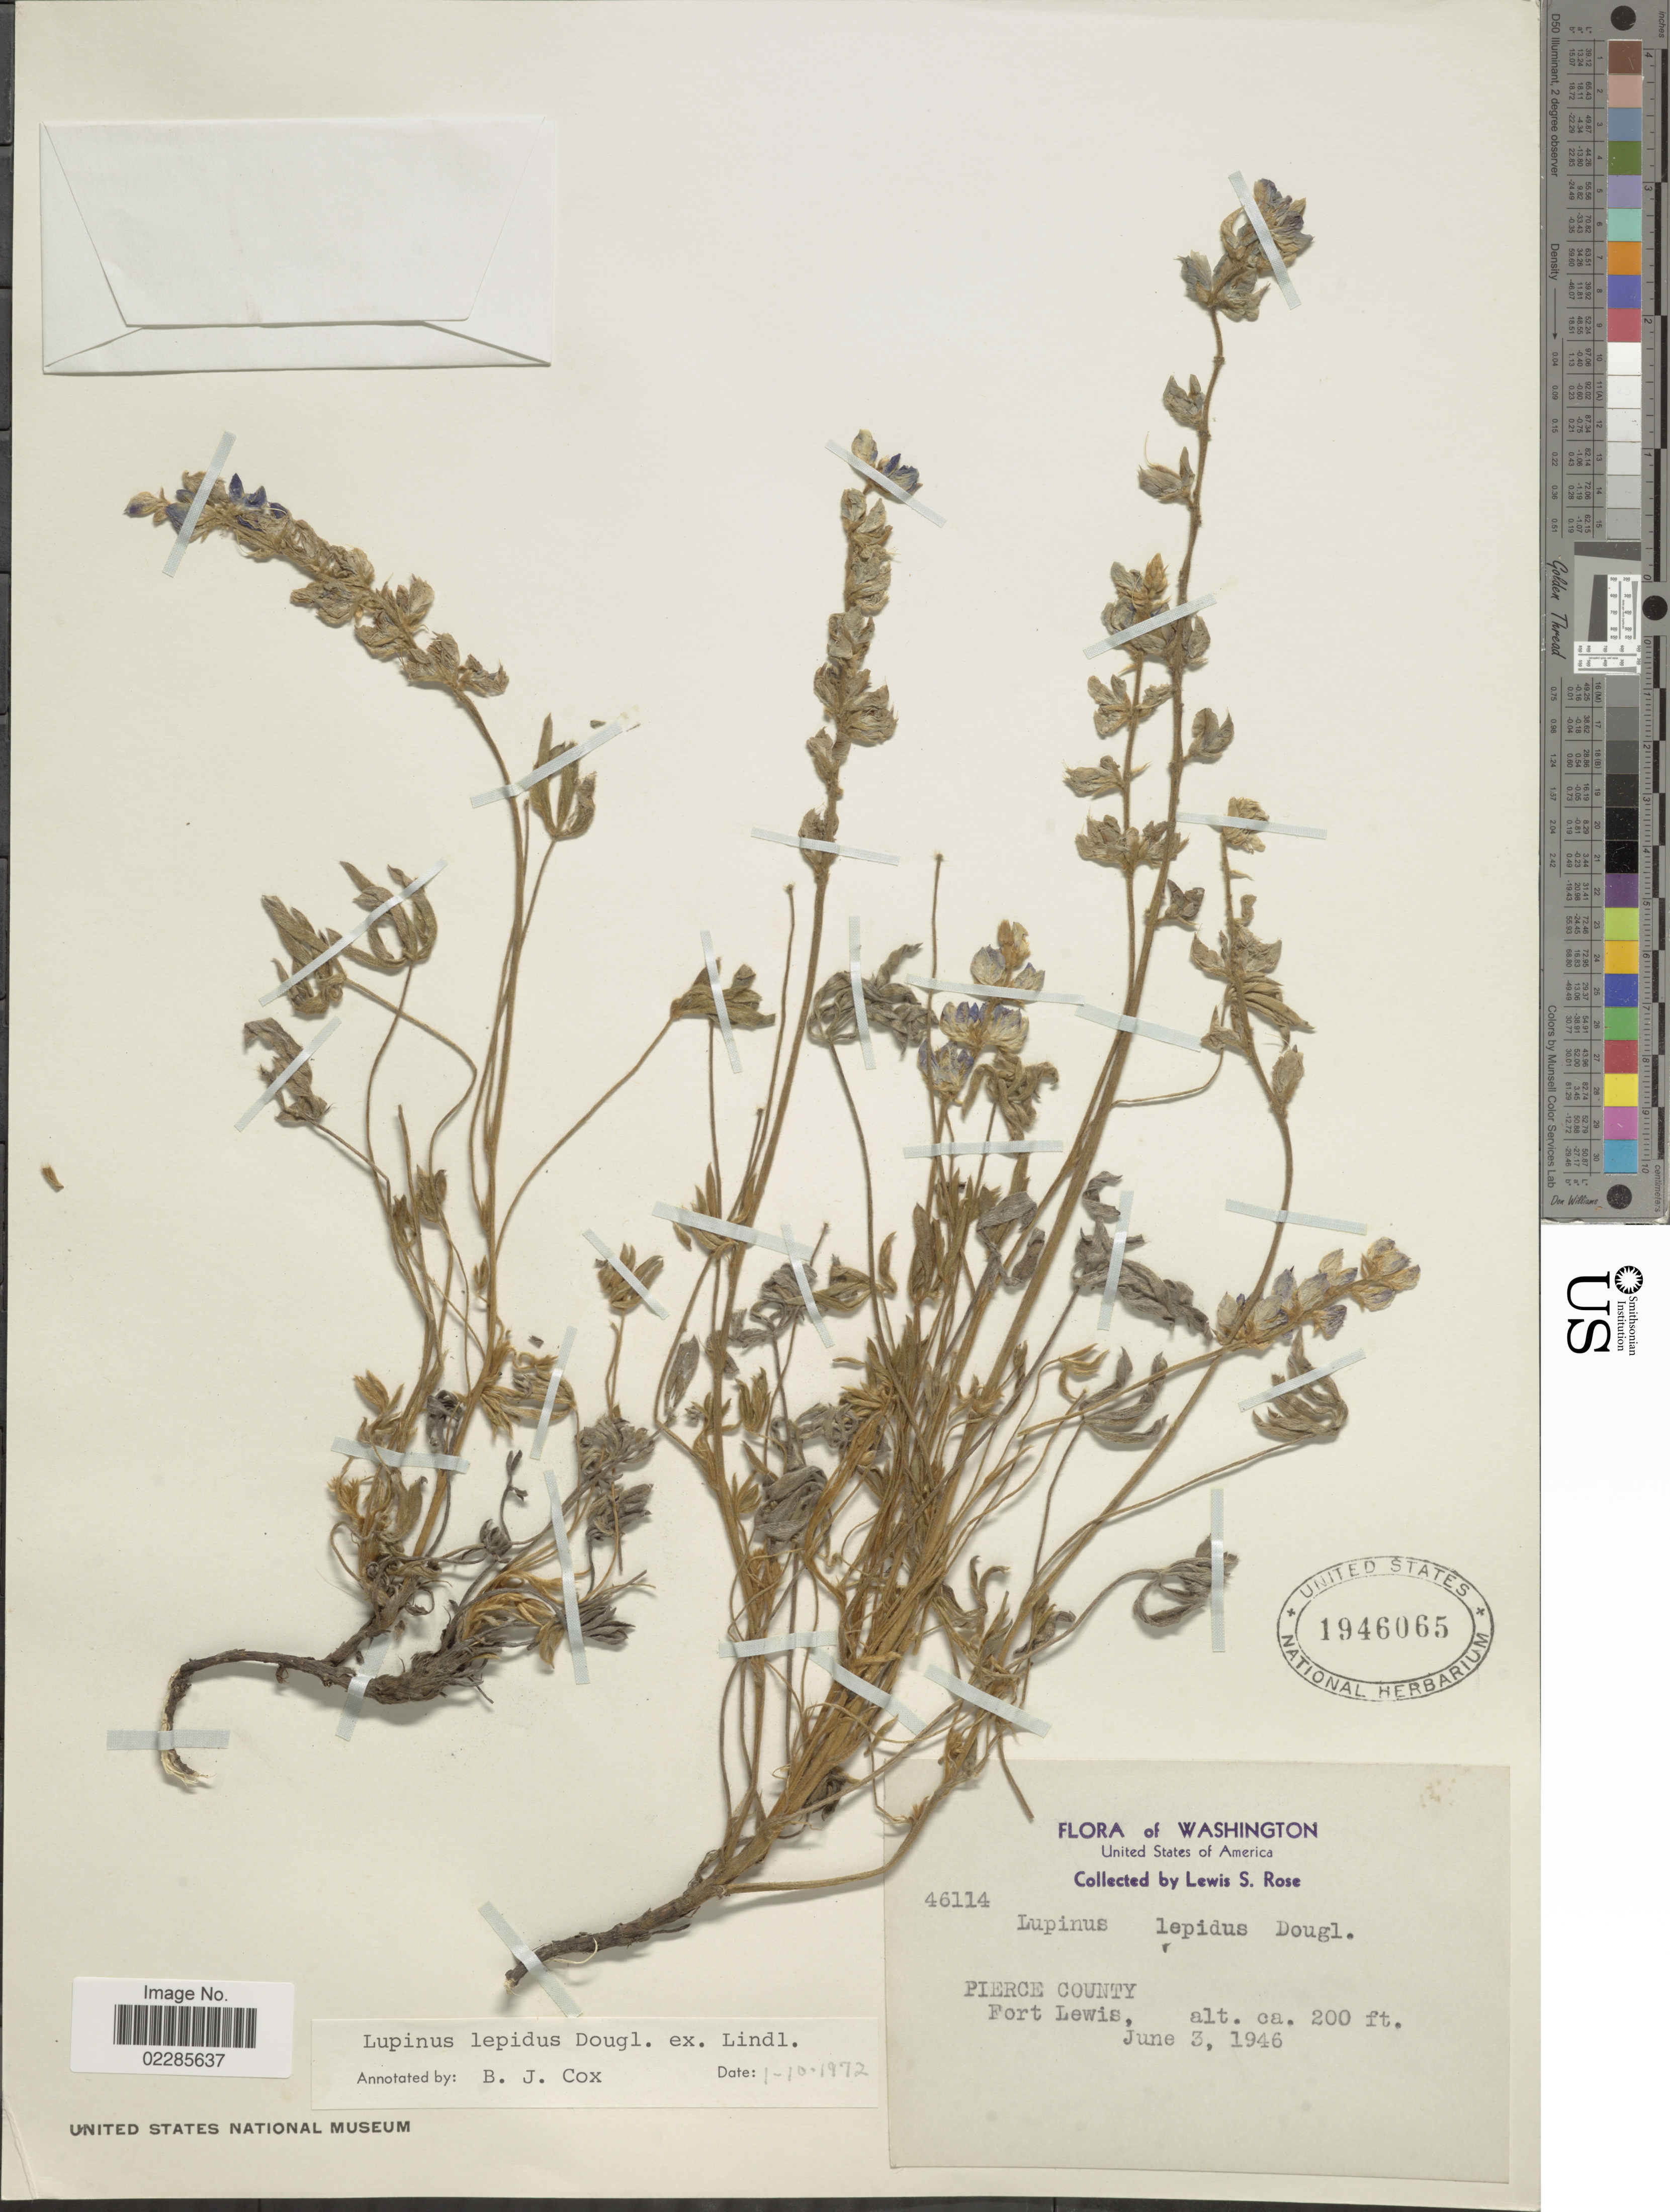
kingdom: Plantae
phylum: Tracheophyta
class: Magnoliopsida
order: Fabales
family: Fabaceae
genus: Lupinus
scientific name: Lupinus lepidus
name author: Douglas ex Lindl.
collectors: L. S. Rose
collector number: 46114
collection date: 1946-06-03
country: United States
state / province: Washington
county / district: Pierce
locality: Pierce County, Fort Lewis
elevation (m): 61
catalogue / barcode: US 1946065